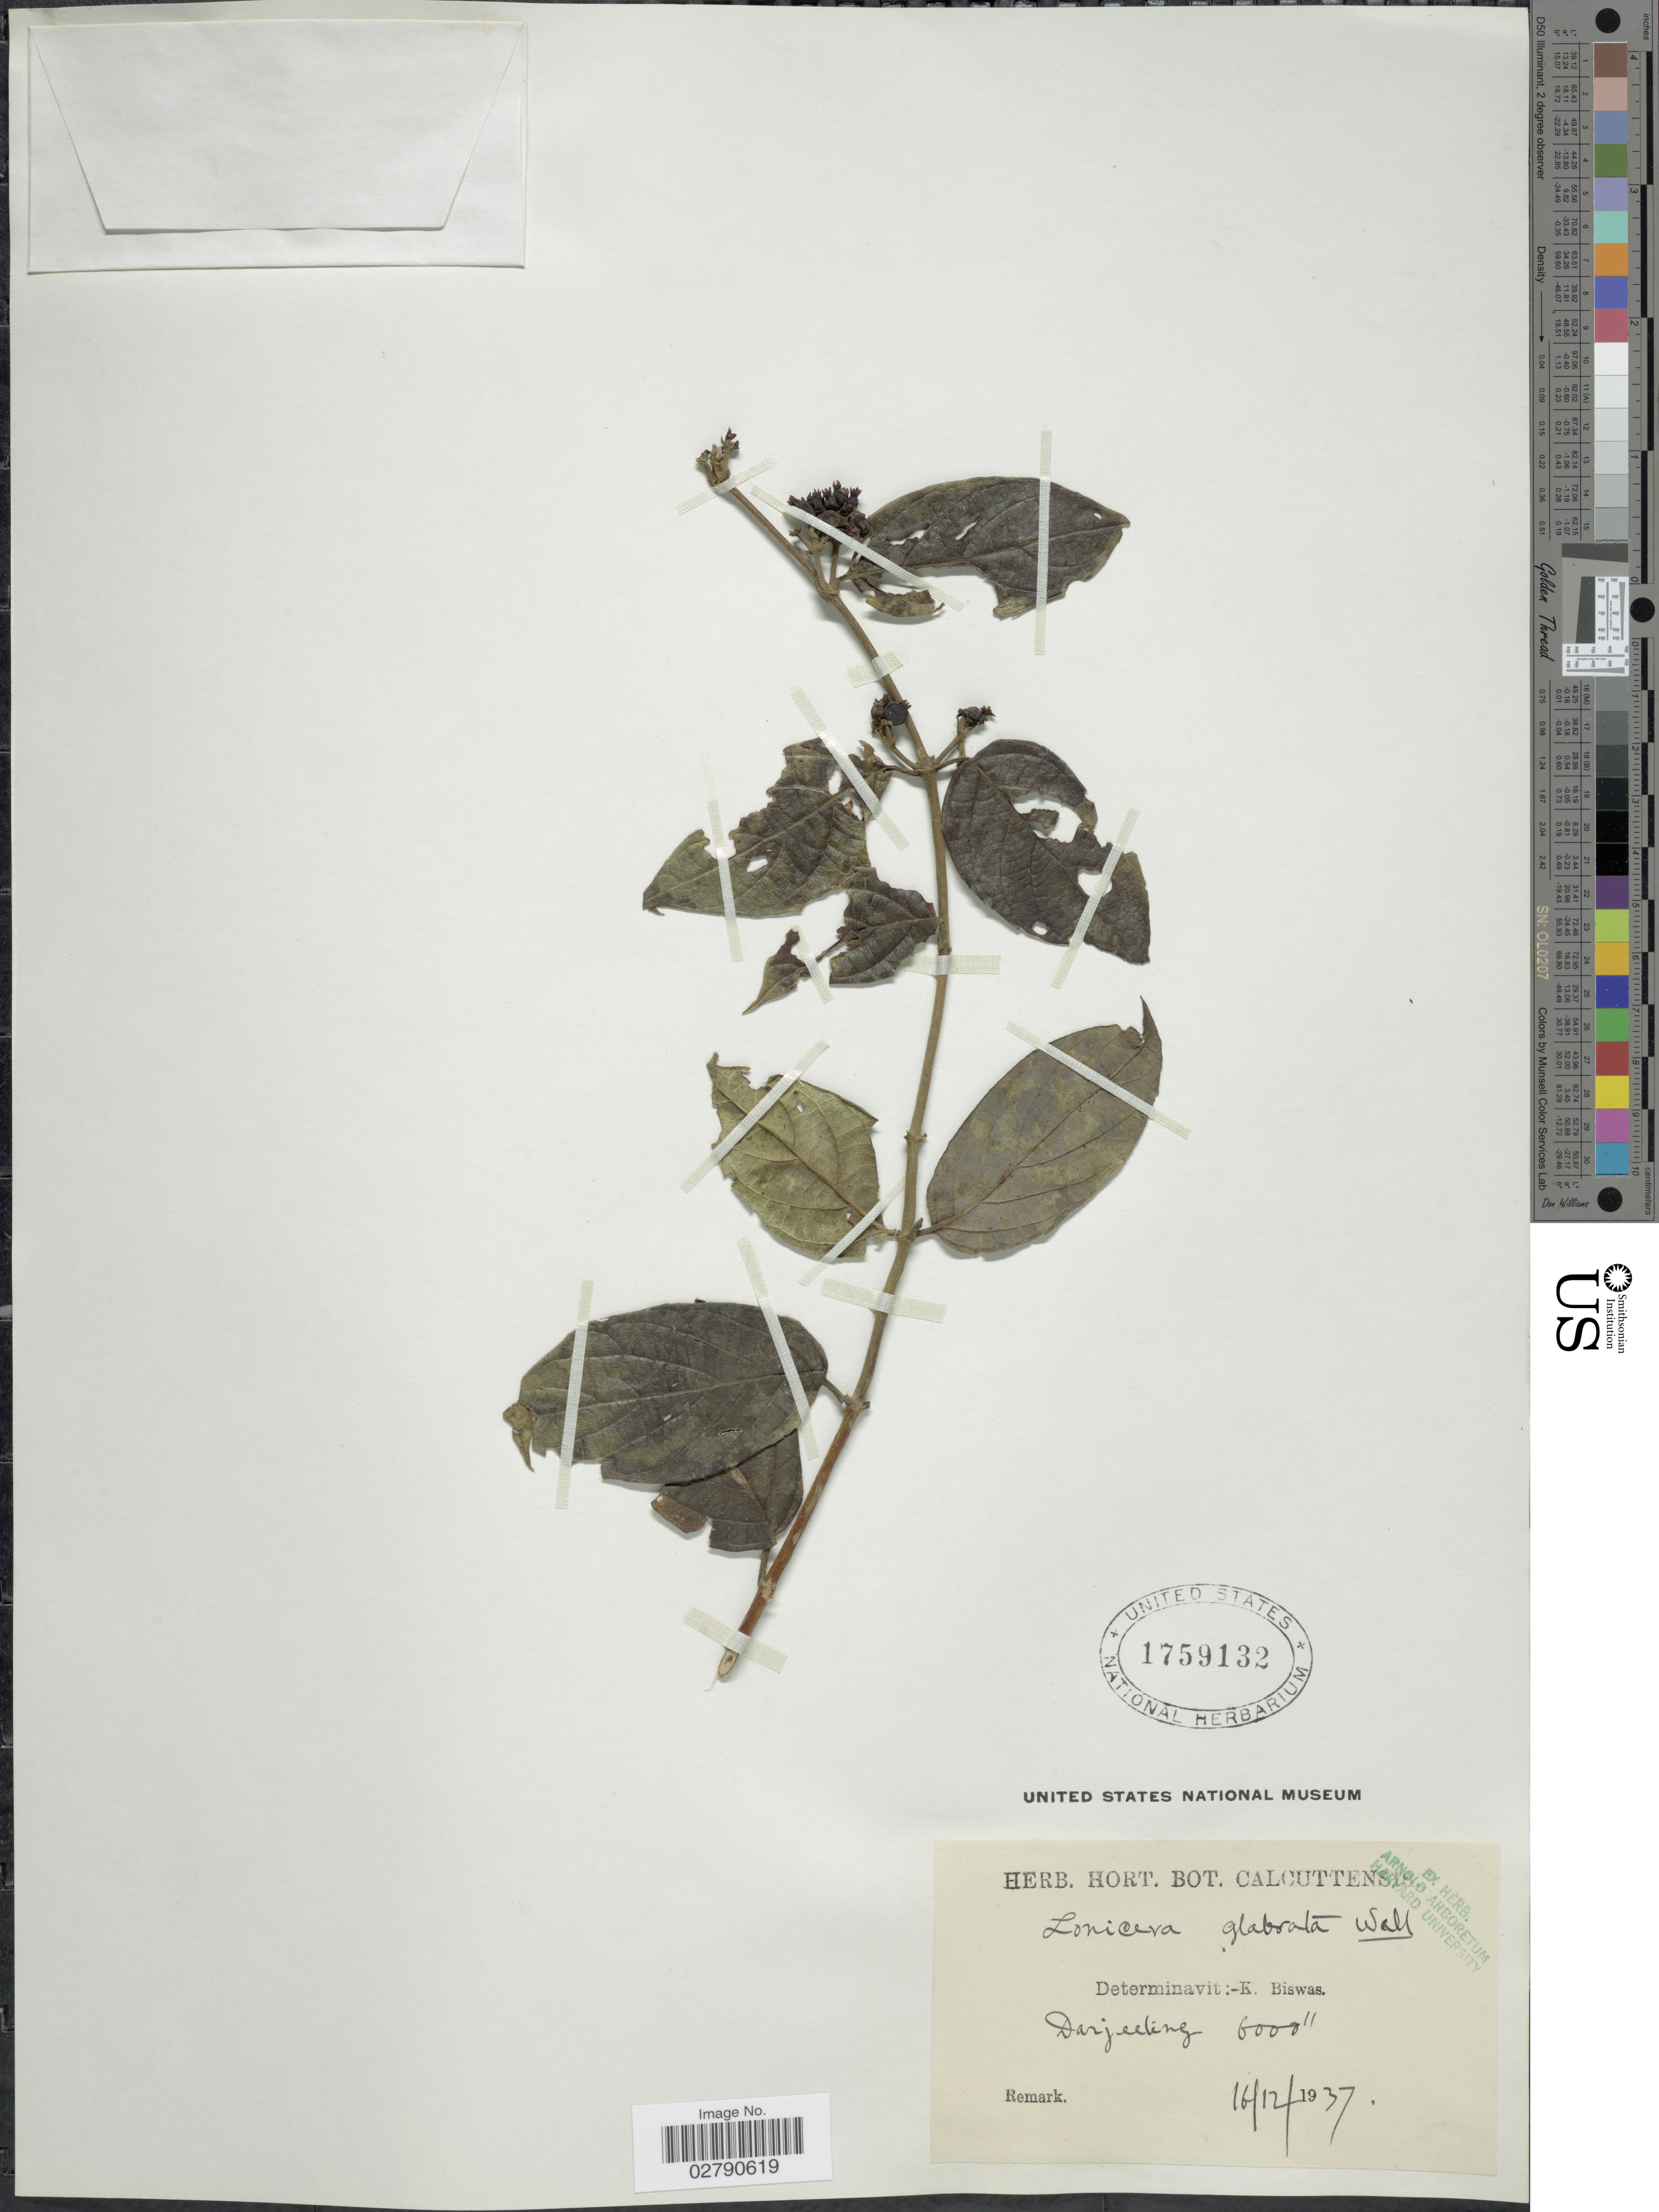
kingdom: Plantae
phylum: Tracheophyta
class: Magnoliopsida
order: Dipsacales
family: Caprifoliaceae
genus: Lonicera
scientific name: Lonicera glabrata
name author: Wall.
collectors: ex Herb. Hort. Bot. Calcuttensis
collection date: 1937-12-16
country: India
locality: Darjeeling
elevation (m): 1829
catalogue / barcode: US 1759132